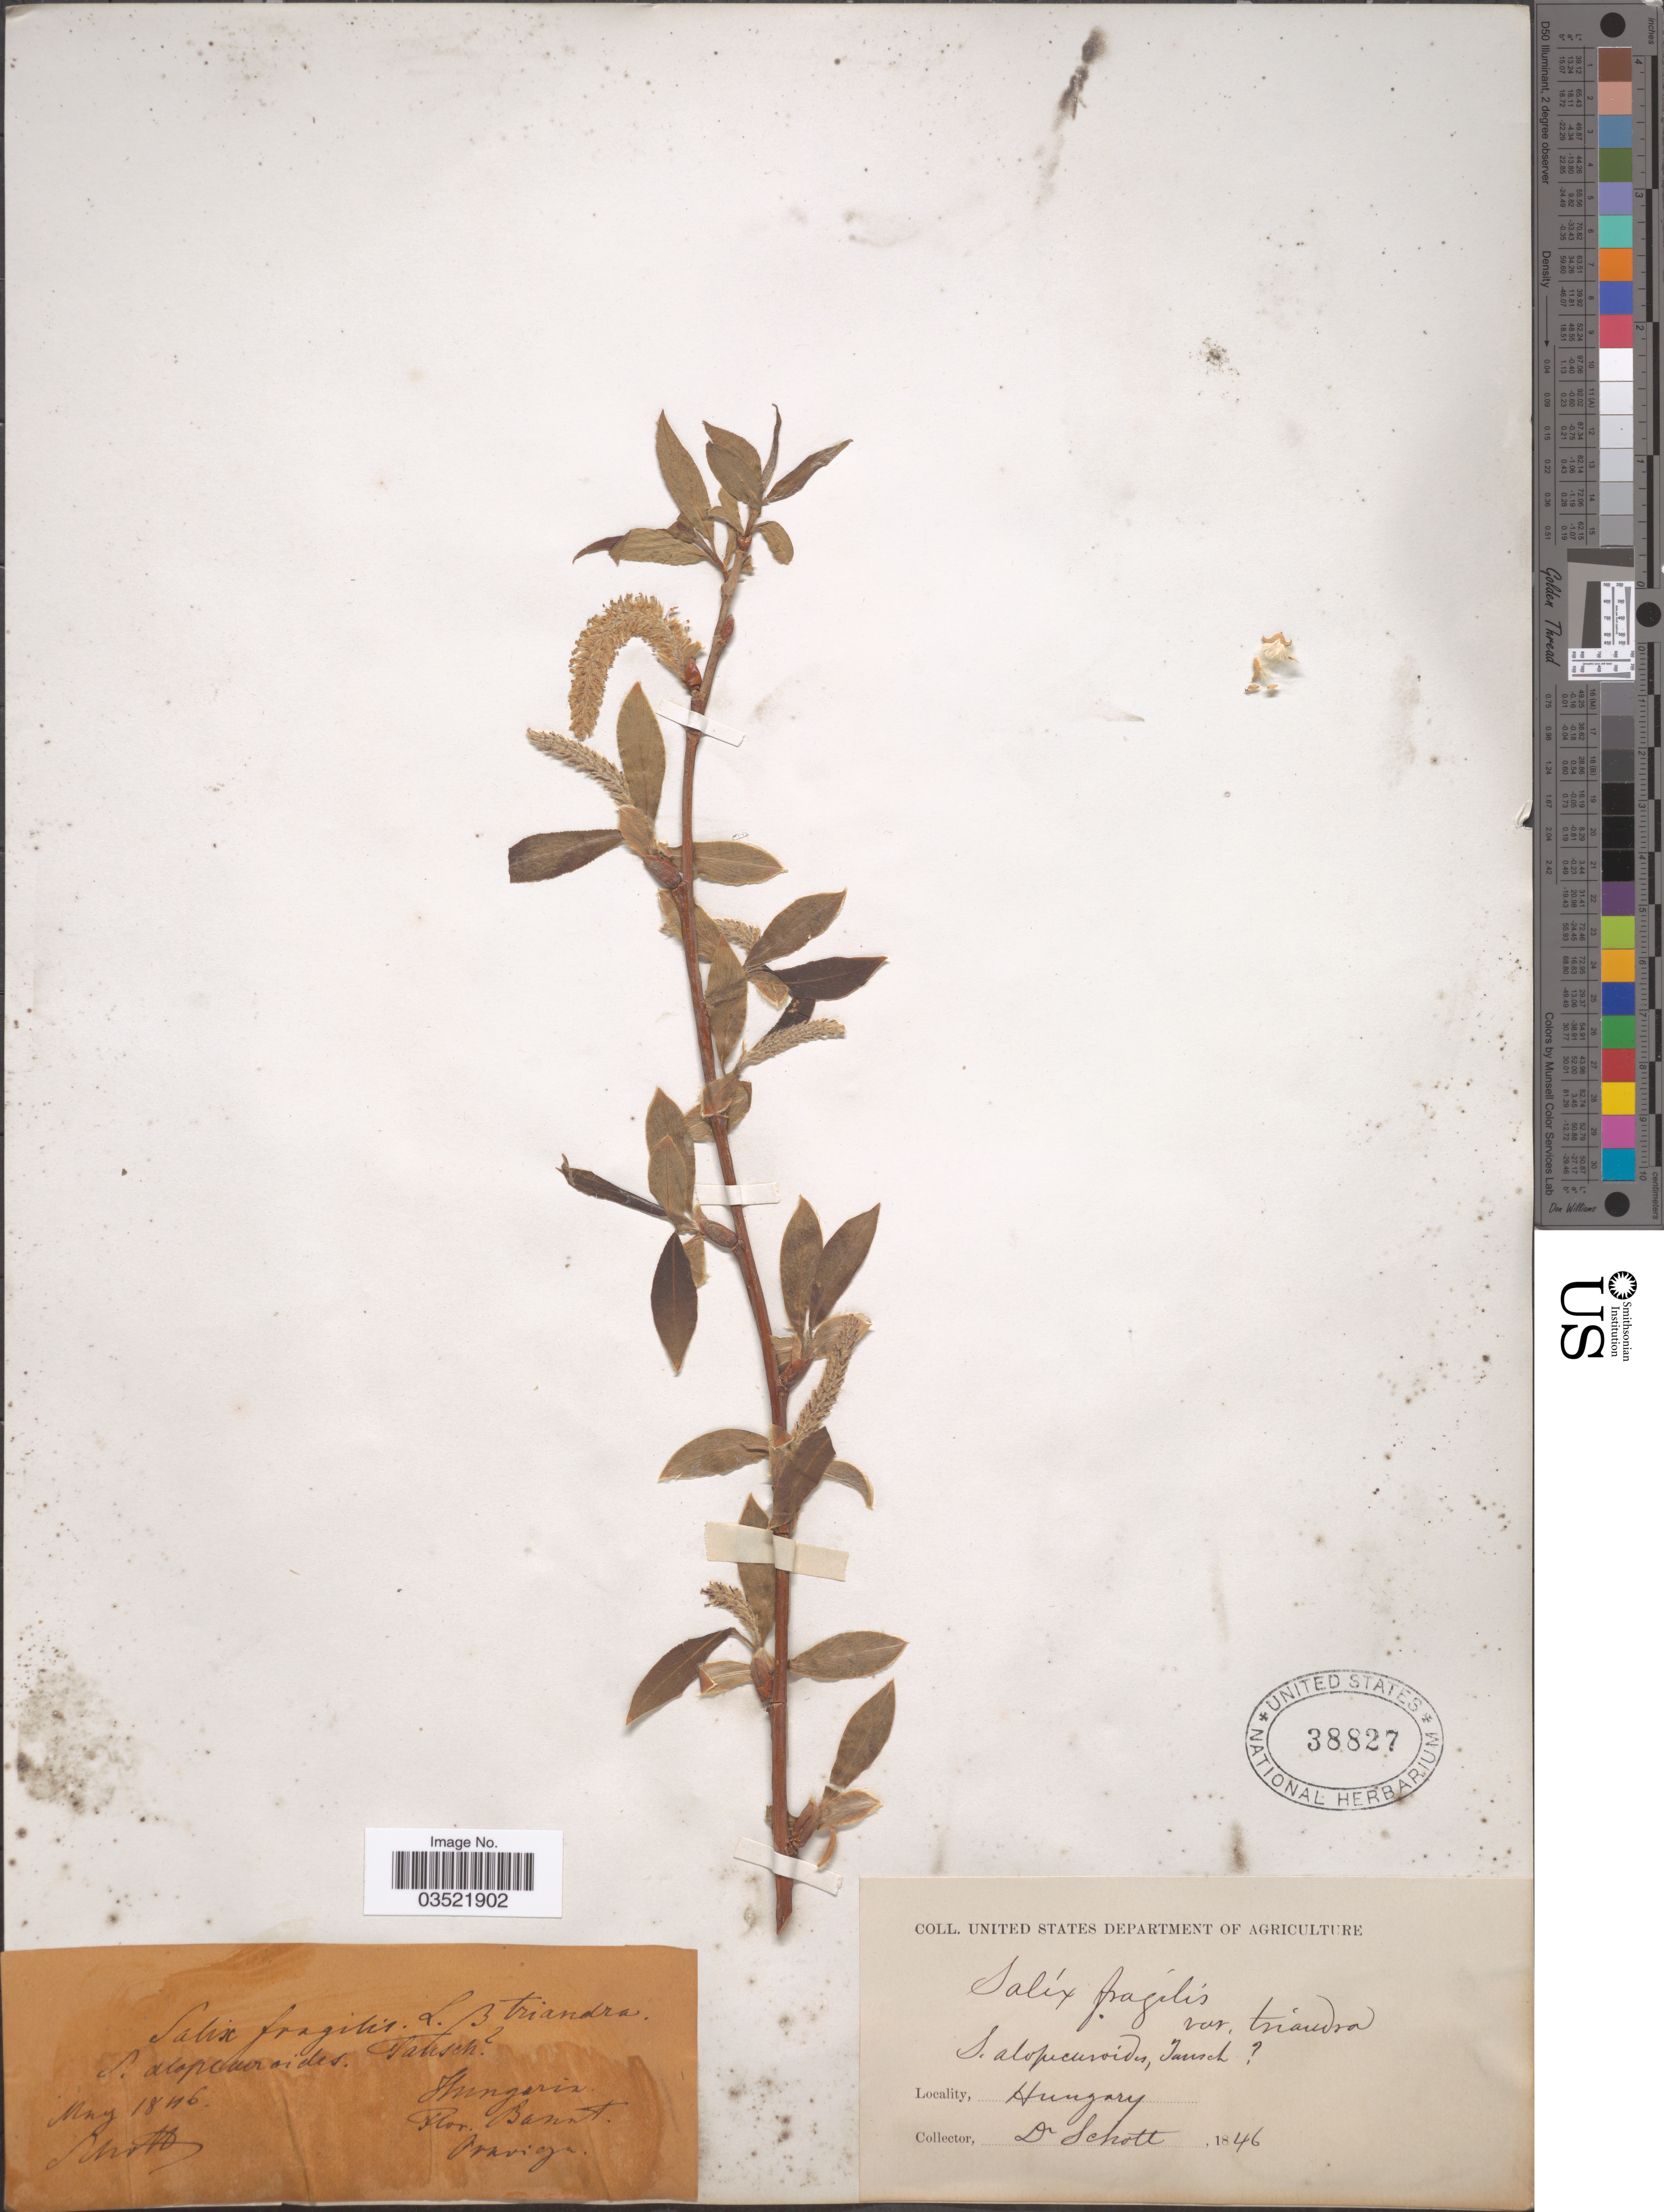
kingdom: Plantae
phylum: Tracheophyta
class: Magnoliopsida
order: Malpighiales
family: Salicaceae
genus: Salix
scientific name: Salix fragilis x S. triandra L.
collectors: Schott, --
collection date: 1846-05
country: Romania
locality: Flor. Banat, Oravicza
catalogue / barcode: US 38827